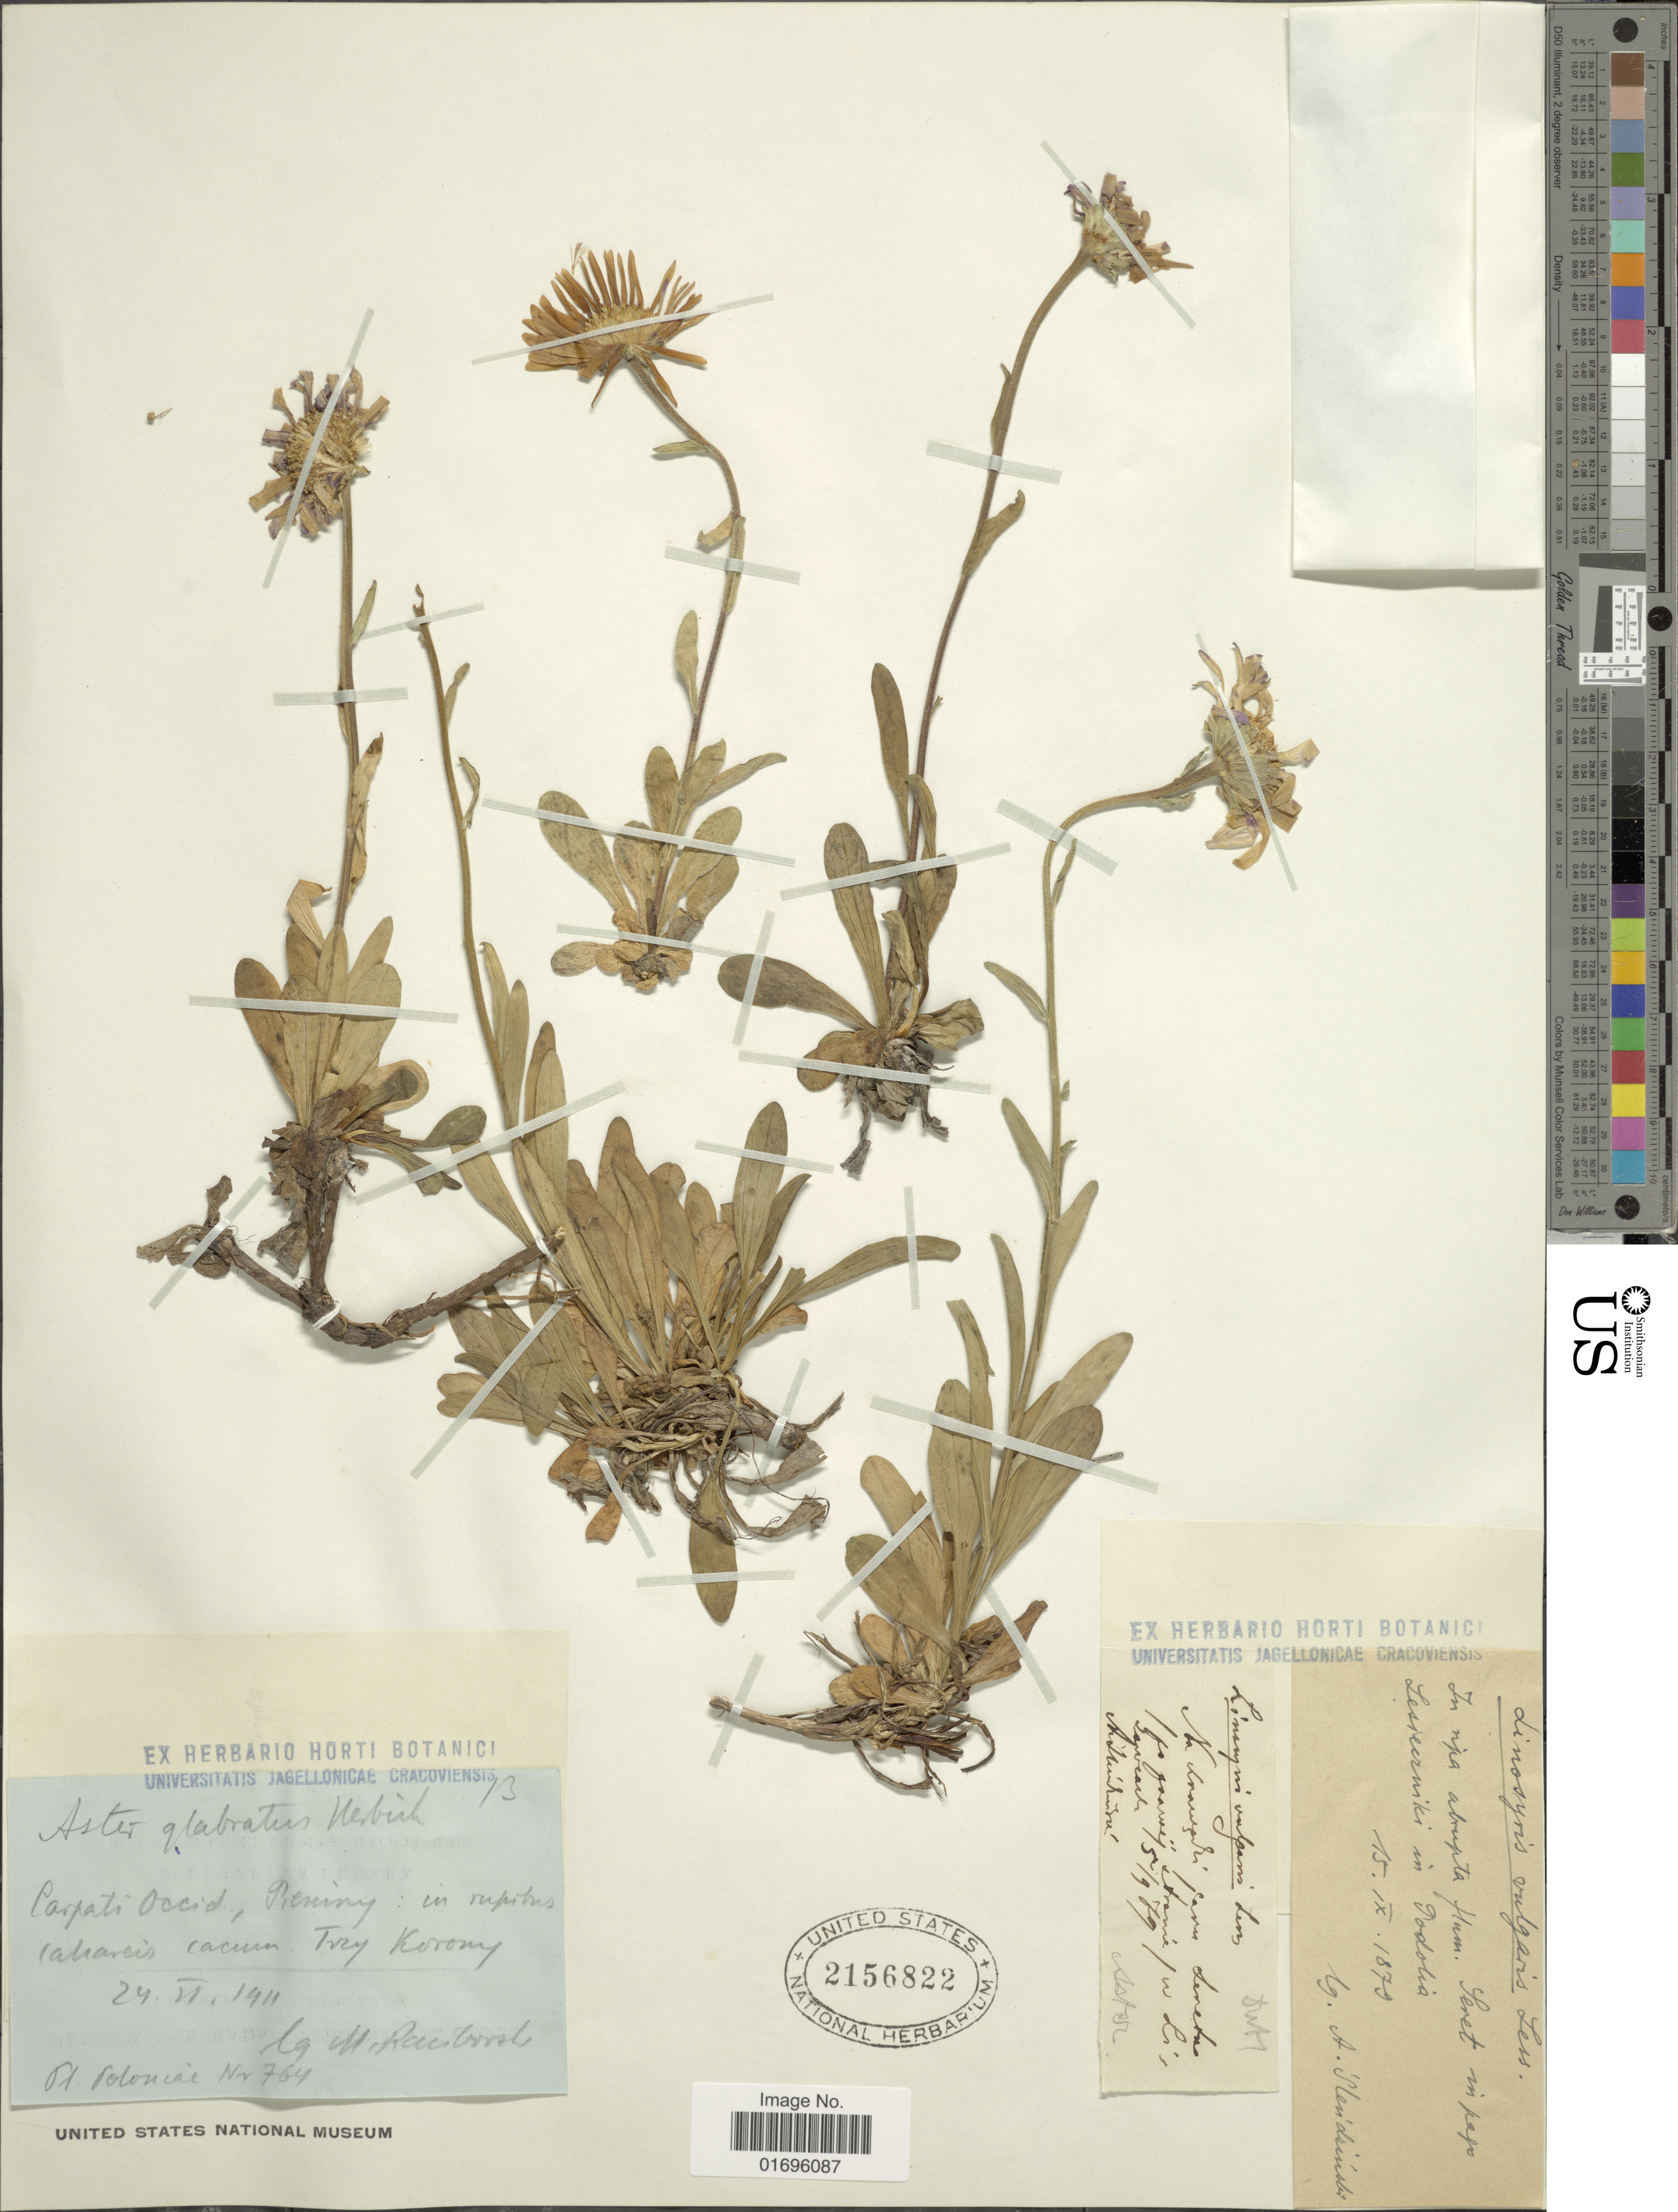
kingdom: Plantae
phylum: Tracheophyta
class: Magnoliopsida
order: Asterales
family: Asteraceae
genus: Aster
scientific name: Aster glabratus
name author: (Lindl.) Korsh.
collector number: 13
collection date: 1911-06-24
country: Poland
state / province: Malopolskie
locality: Carpati Occid., Penins: in rupibus calcareis cacum Troy Korony [interpreted]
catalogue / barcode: US 2156822